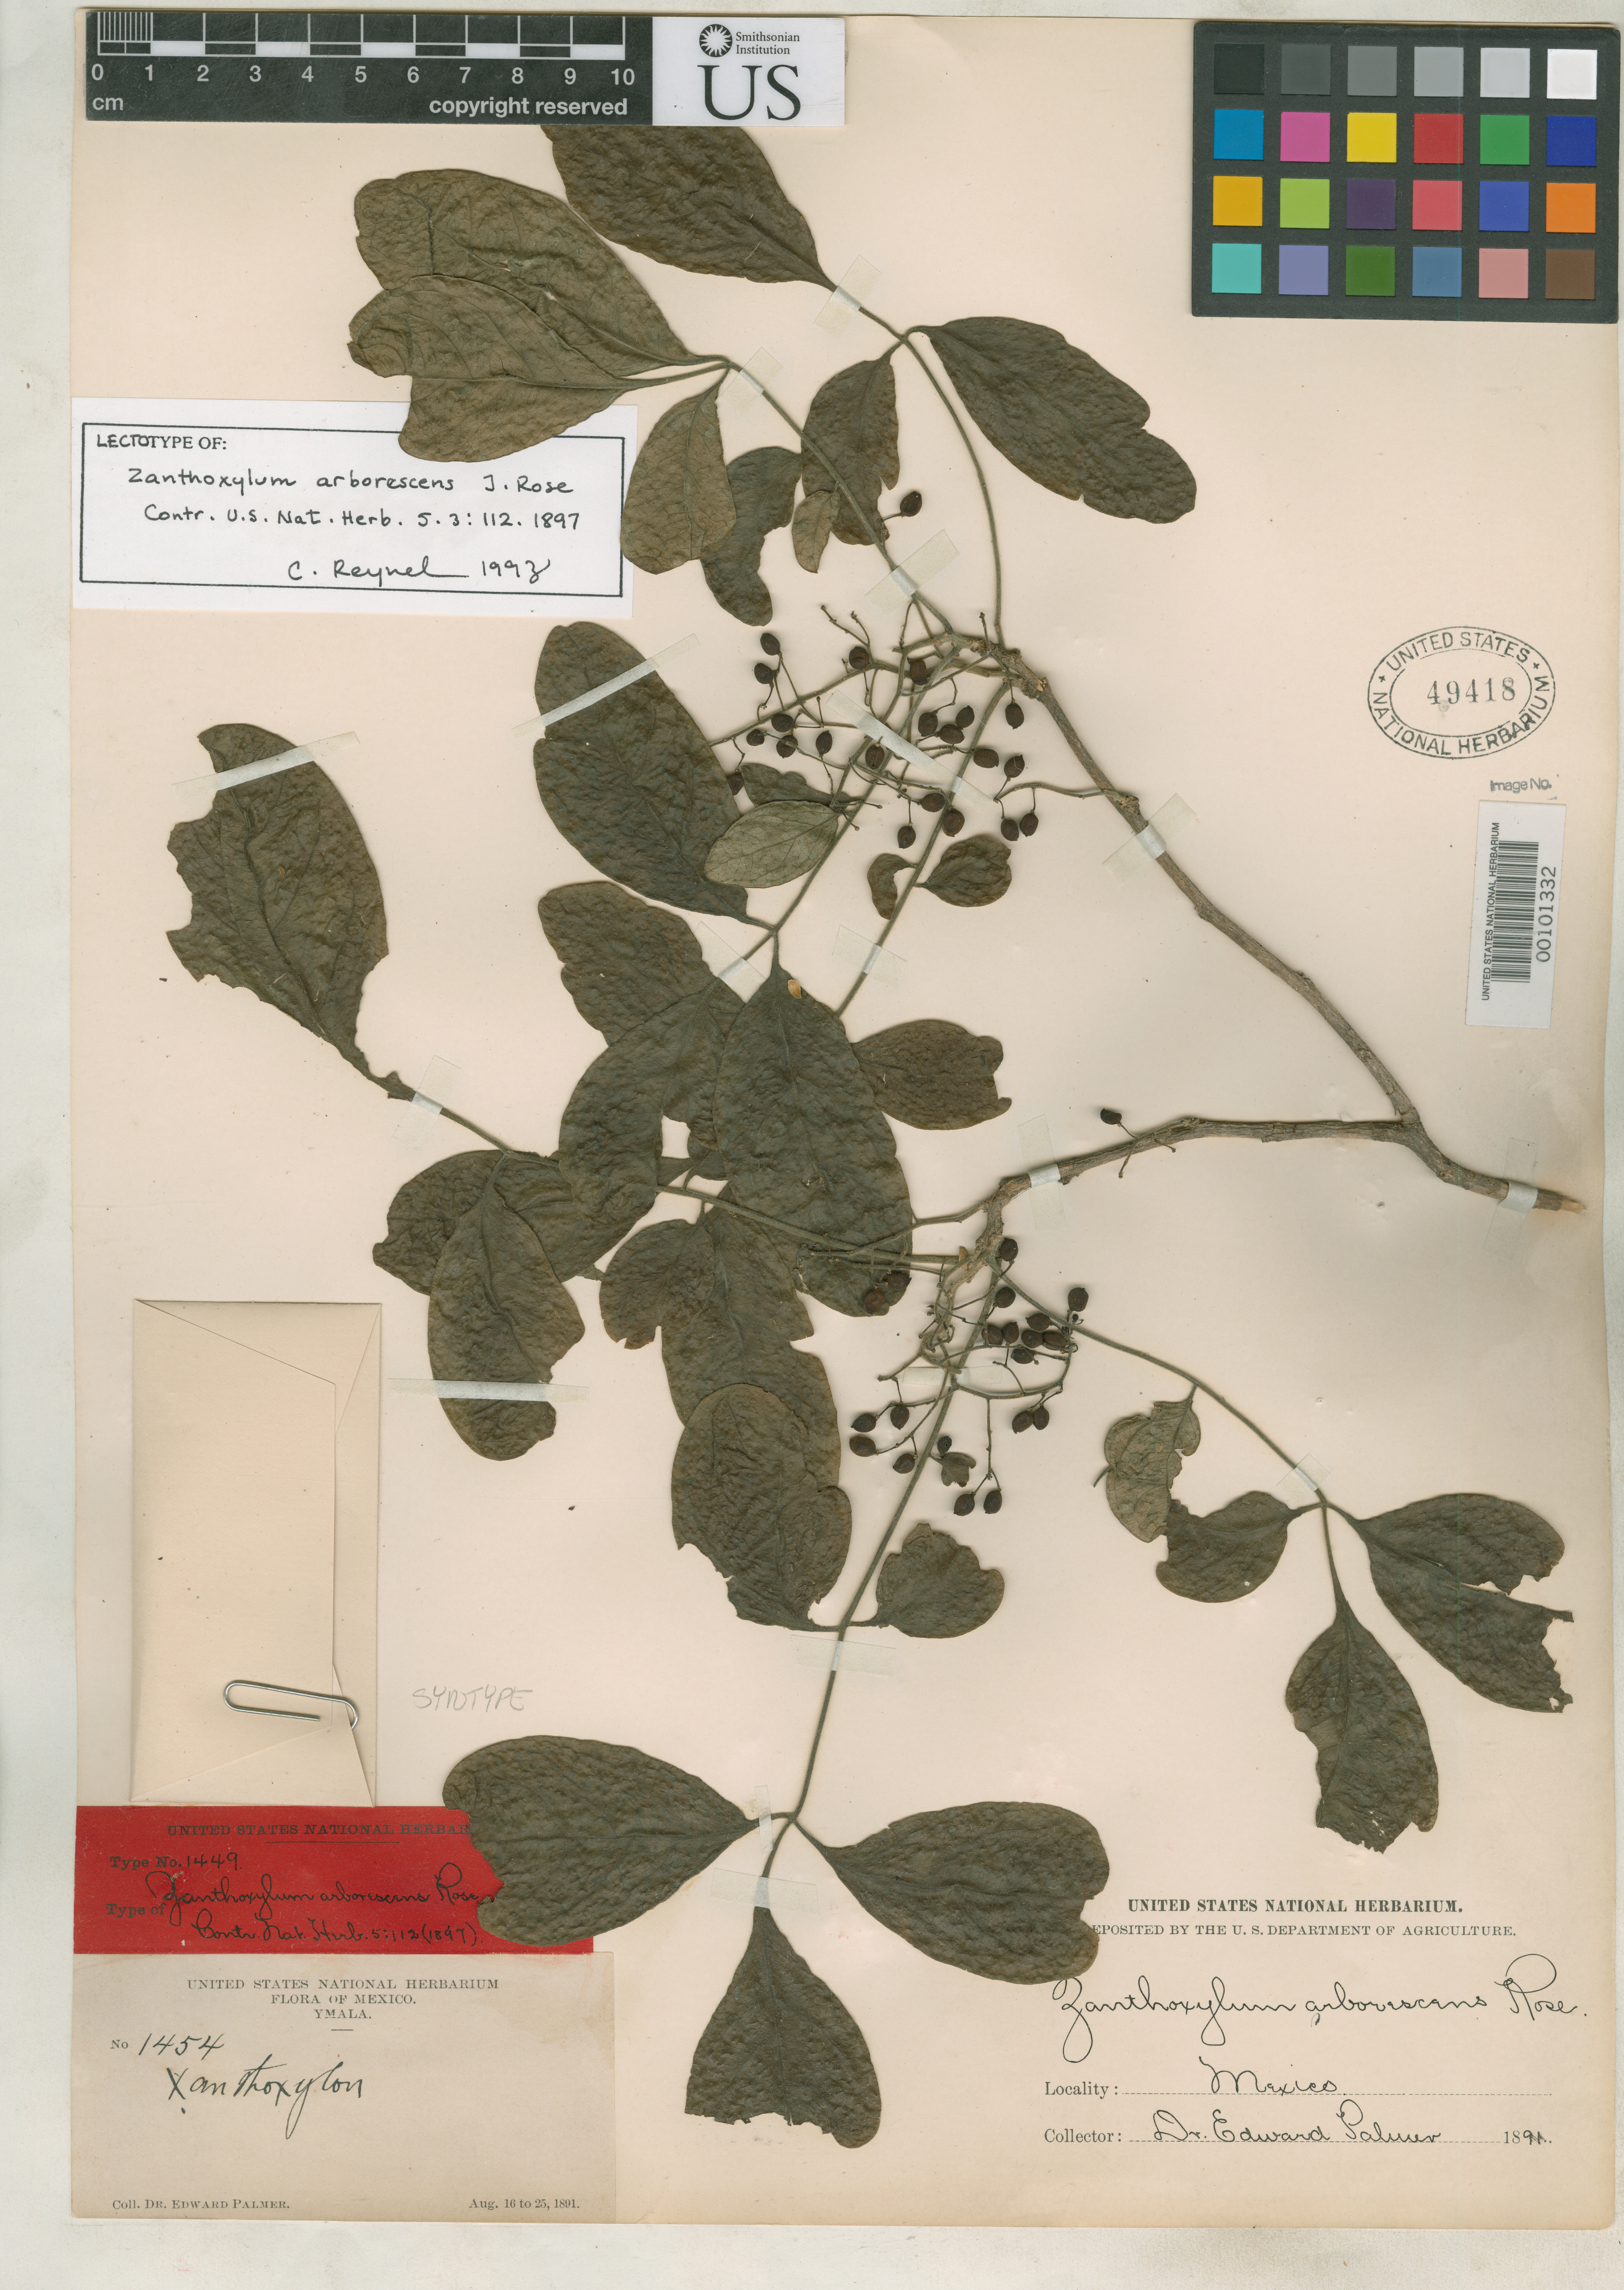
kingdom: Plantae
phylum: Tracheophyta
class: Magnoliopsida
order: Sapindales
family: Rutaceae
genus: Zanthoxylum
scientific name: Zanthoxylum arborescens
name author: Rose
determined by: Reynel, Carlos A., (MO), Missouri Botanical Garden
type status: Syntype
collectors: E. Palmer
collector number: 1454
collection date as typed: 16 Aug 1891 to 25 Aug 1891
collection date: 1891-08-16/1891-08-25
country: Mexico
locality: Ymala.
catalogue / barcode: US 49418